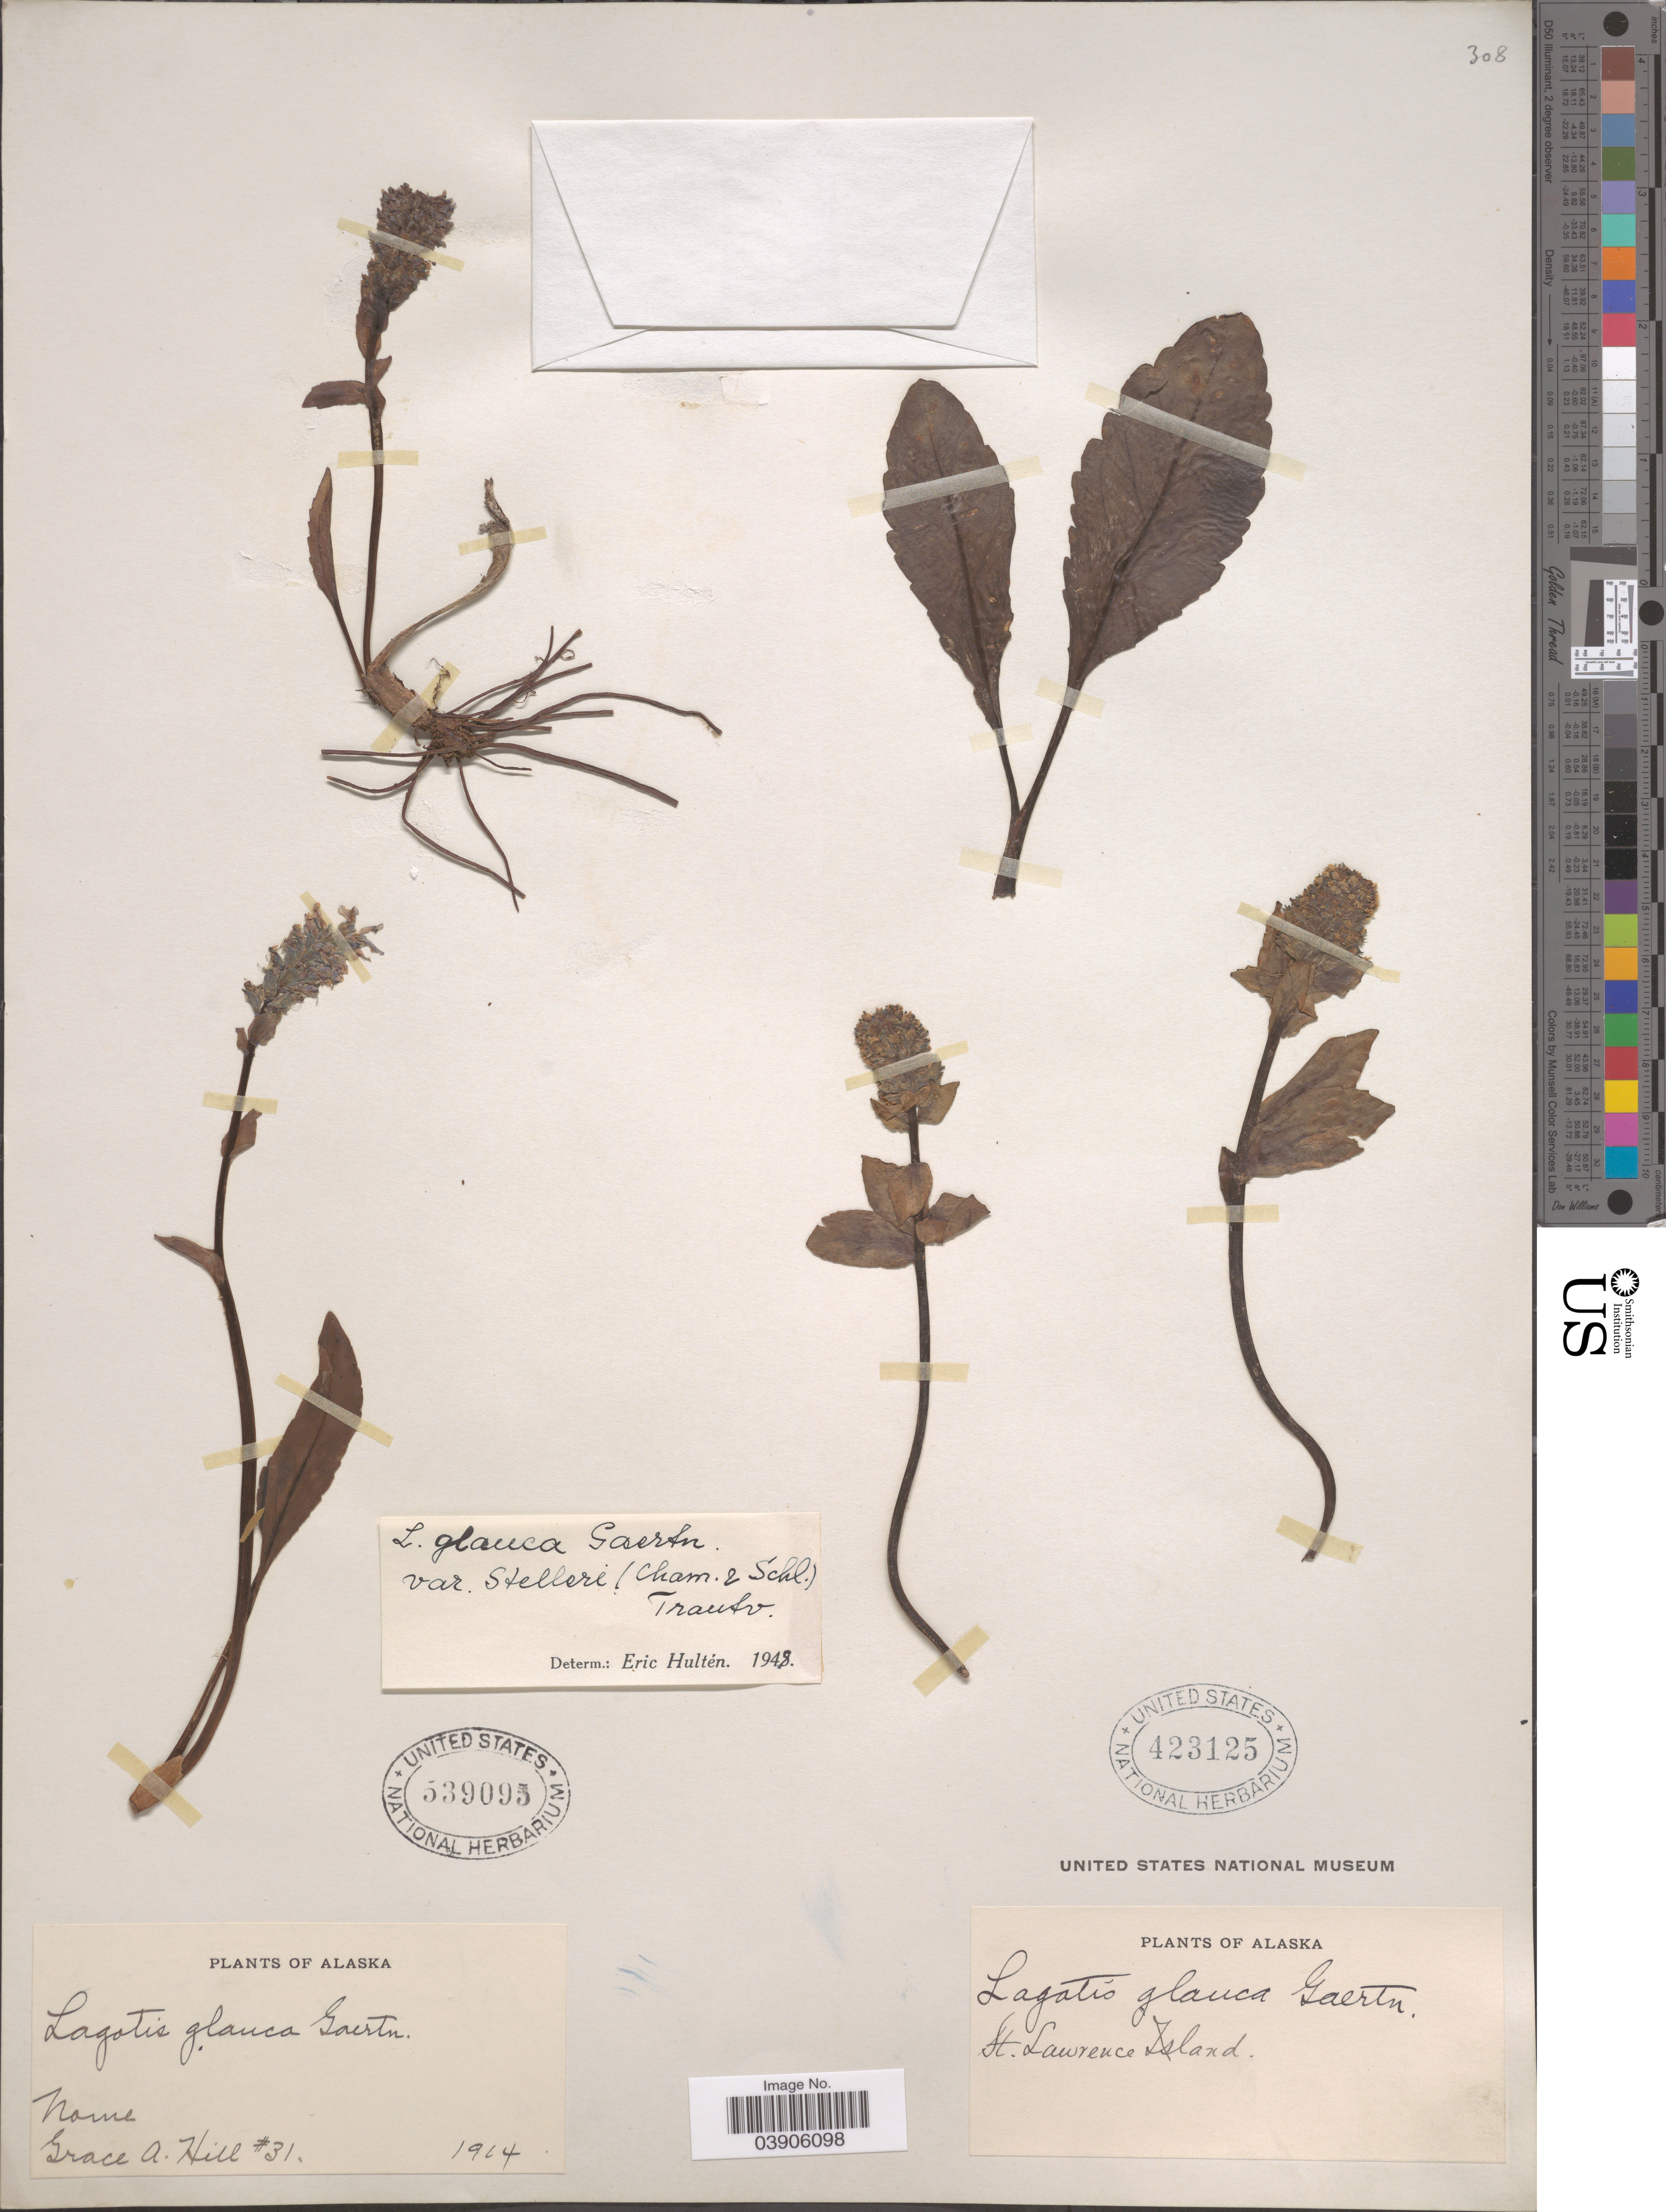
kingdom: Plantae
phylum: Tracheophyta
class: Magnoliopsida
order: Lamiales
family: Plantaginaceae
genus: Lagotis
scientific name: Lagotis glauca var. stelleri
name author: Trautv.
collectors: G. A. Hill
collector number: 31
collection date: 1914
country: United States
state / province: Alaska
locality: Nome.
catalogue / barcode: US 539095